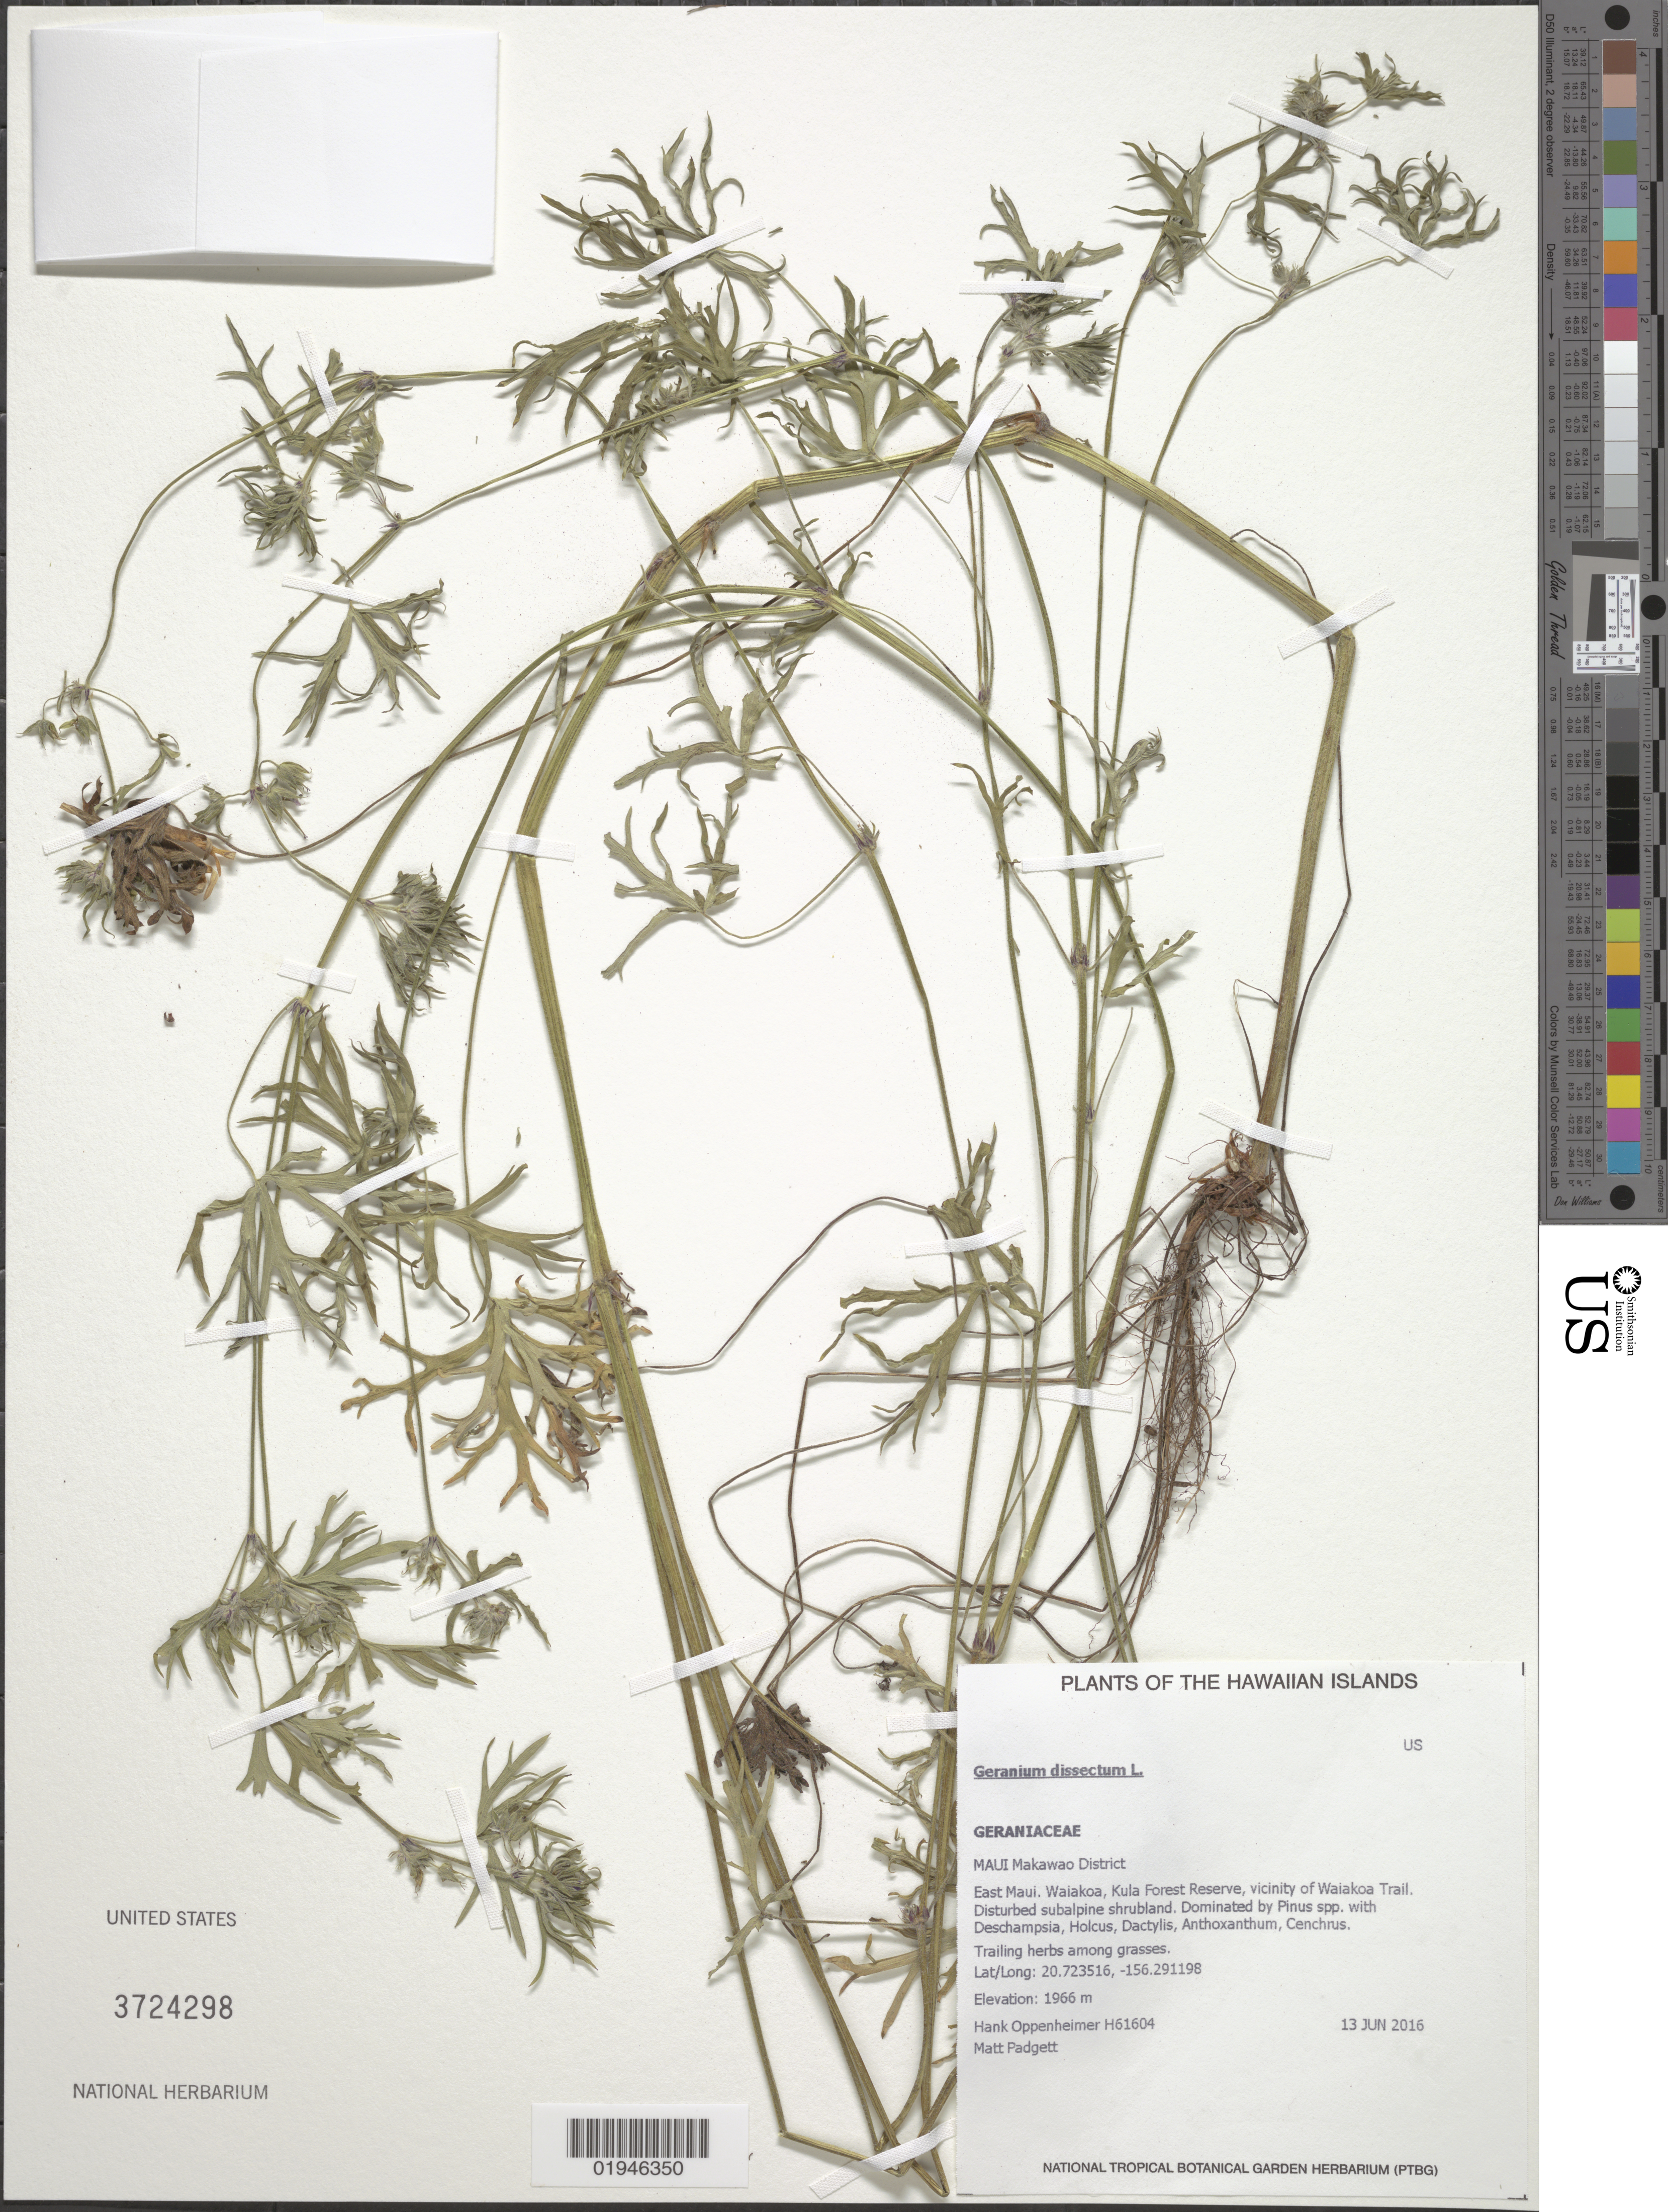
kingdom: Plantae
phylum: Tracheophyta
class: Magnoliopsida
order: Geraniales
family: Geraniaceae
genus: Geranium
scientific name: Geranium dissectum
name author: L.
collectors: H. L. Oppenheimer & M. Padgett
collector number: H61604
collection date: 2016-06-13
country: United States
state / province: Hawaii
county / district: Maui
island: Maui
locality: East Maui, Makawao District, Kula Forest Reserve, vicinity of Waiakoa Trail.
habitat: Disturbed subalpine shrubland.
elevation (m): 1966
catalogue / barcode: US 3724298